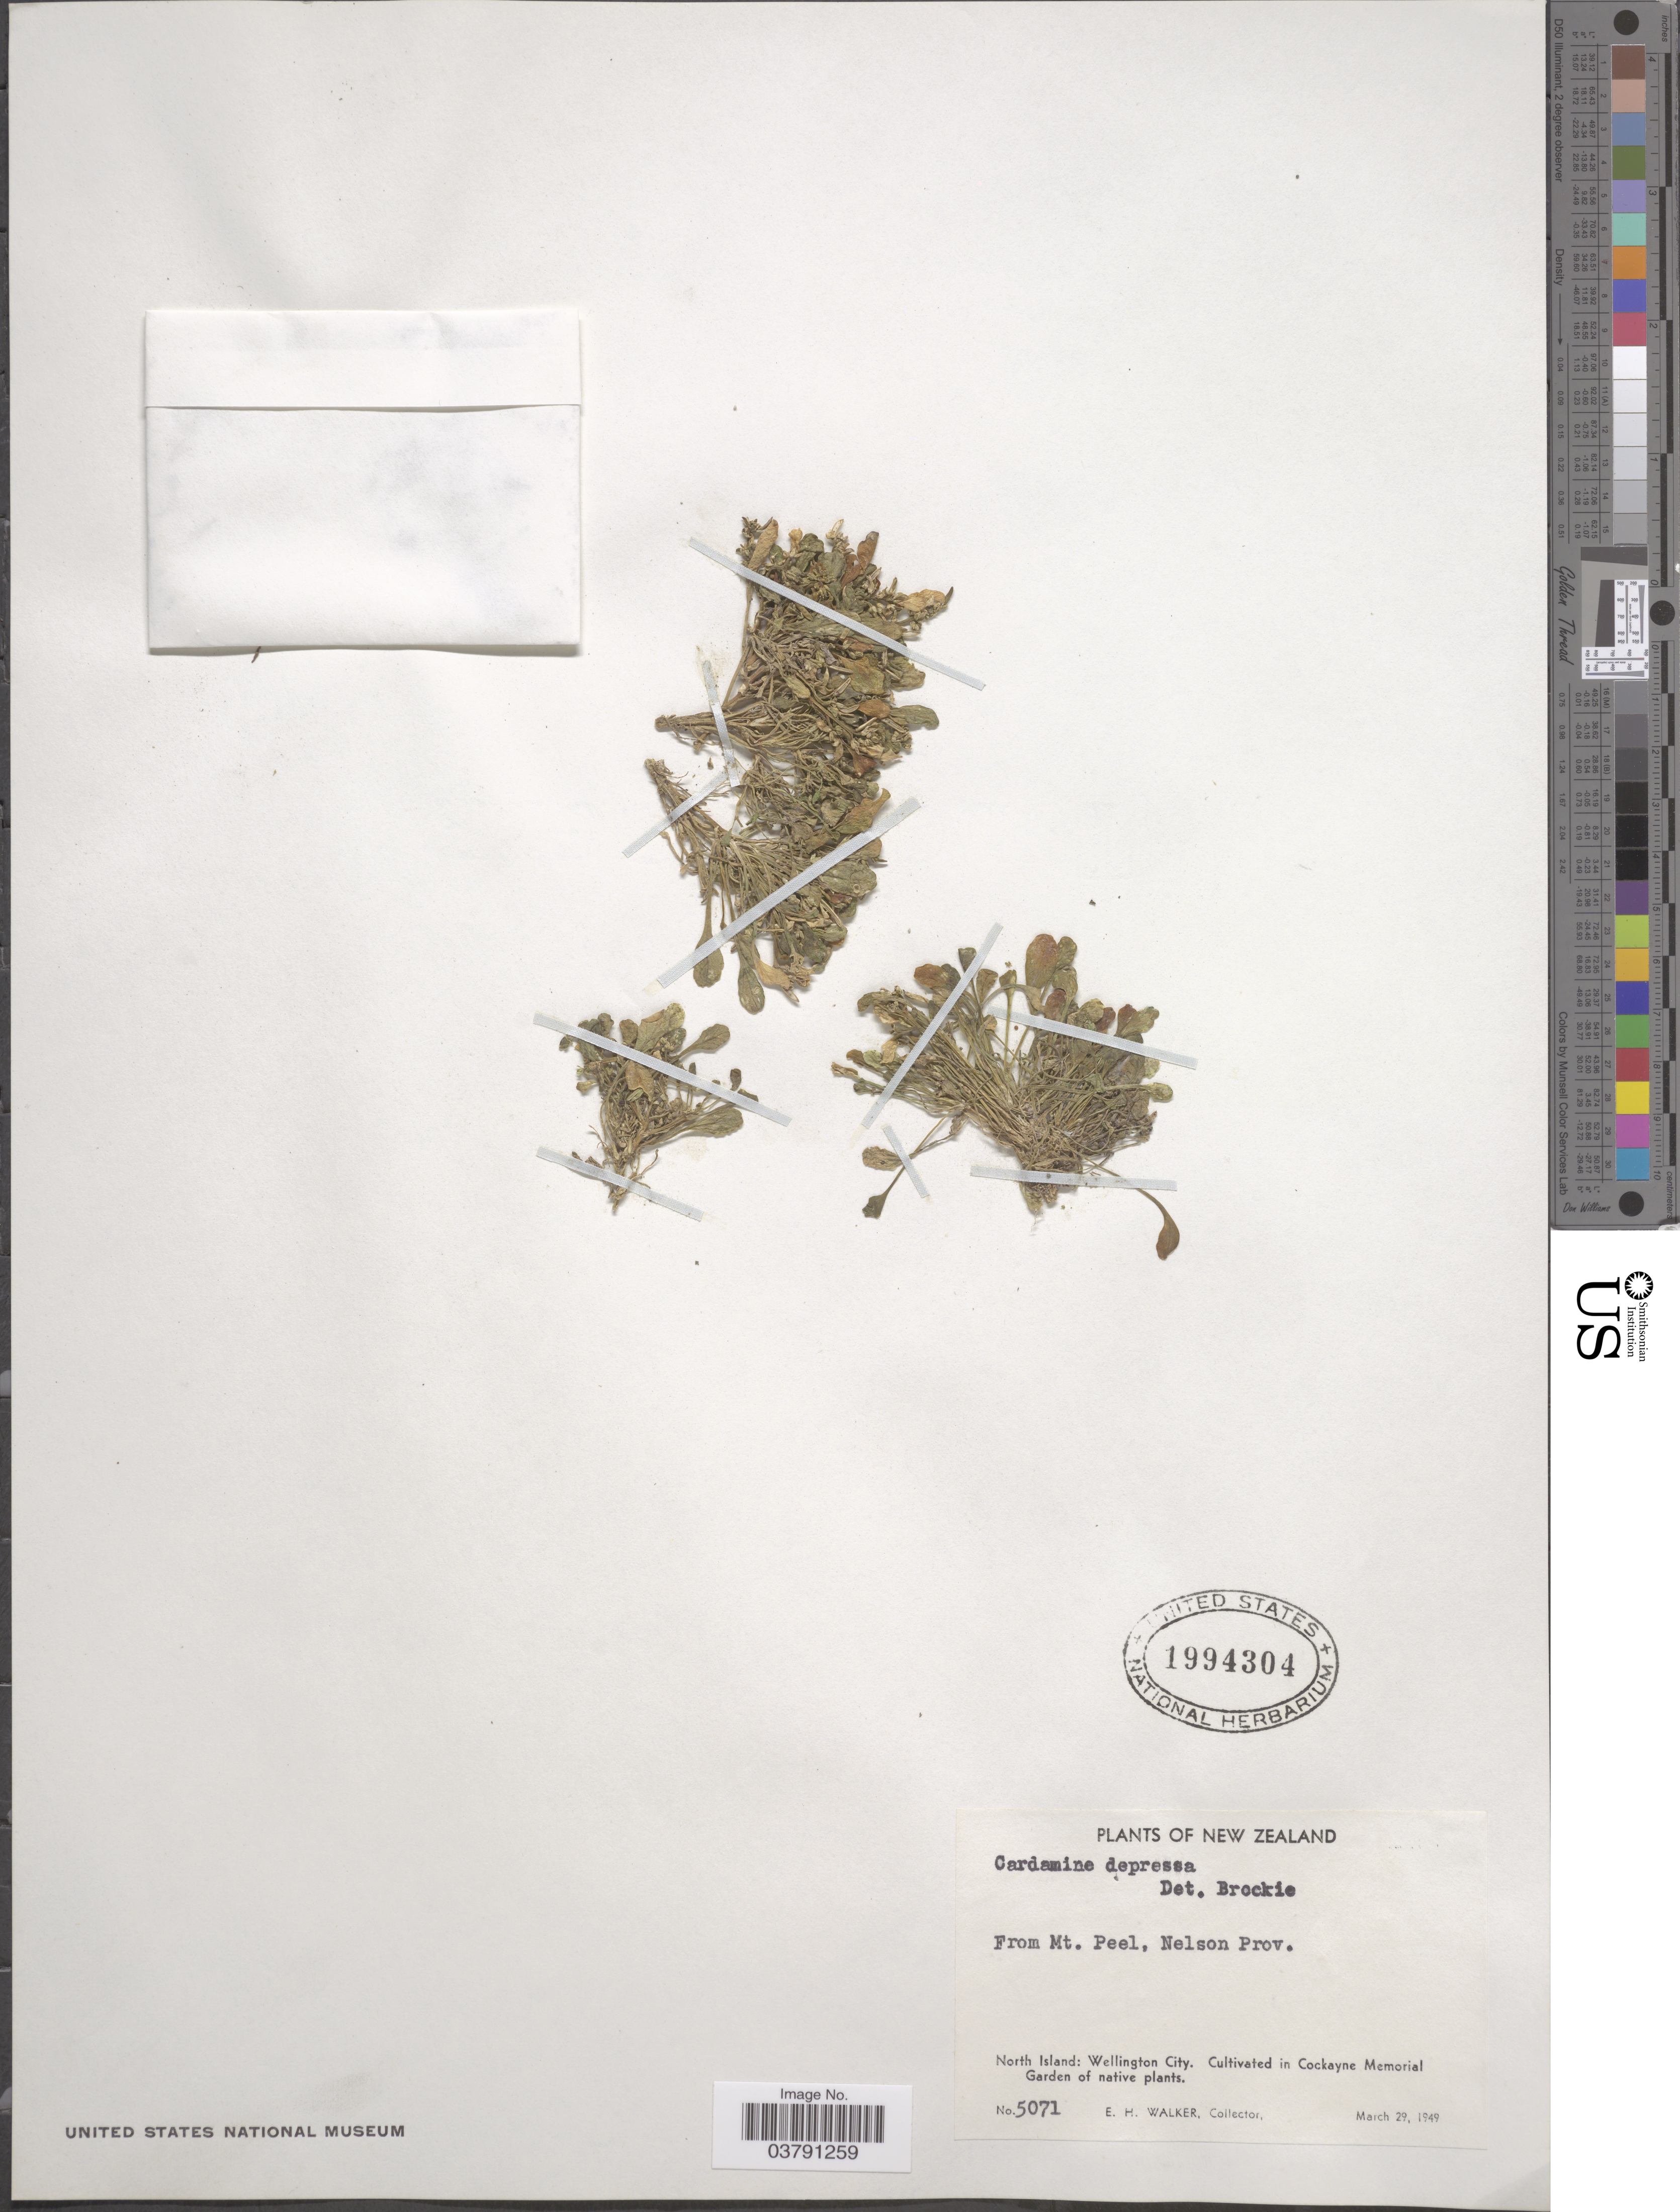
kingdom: Plantae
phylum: Tracheophyta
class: Magnoliopsida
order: Brassicales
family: Brassicaceae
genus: Cardamine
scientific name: Cardamine depressa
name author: Hook. f.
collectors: E. H. Walker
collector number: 5071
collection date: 1949-03-29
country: New Zealand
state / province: Wellington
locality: New Zeeland. North Island: Wellington City. Cultivated in Cockayne Memorial Garden of native plants.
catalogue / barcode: US 1994304